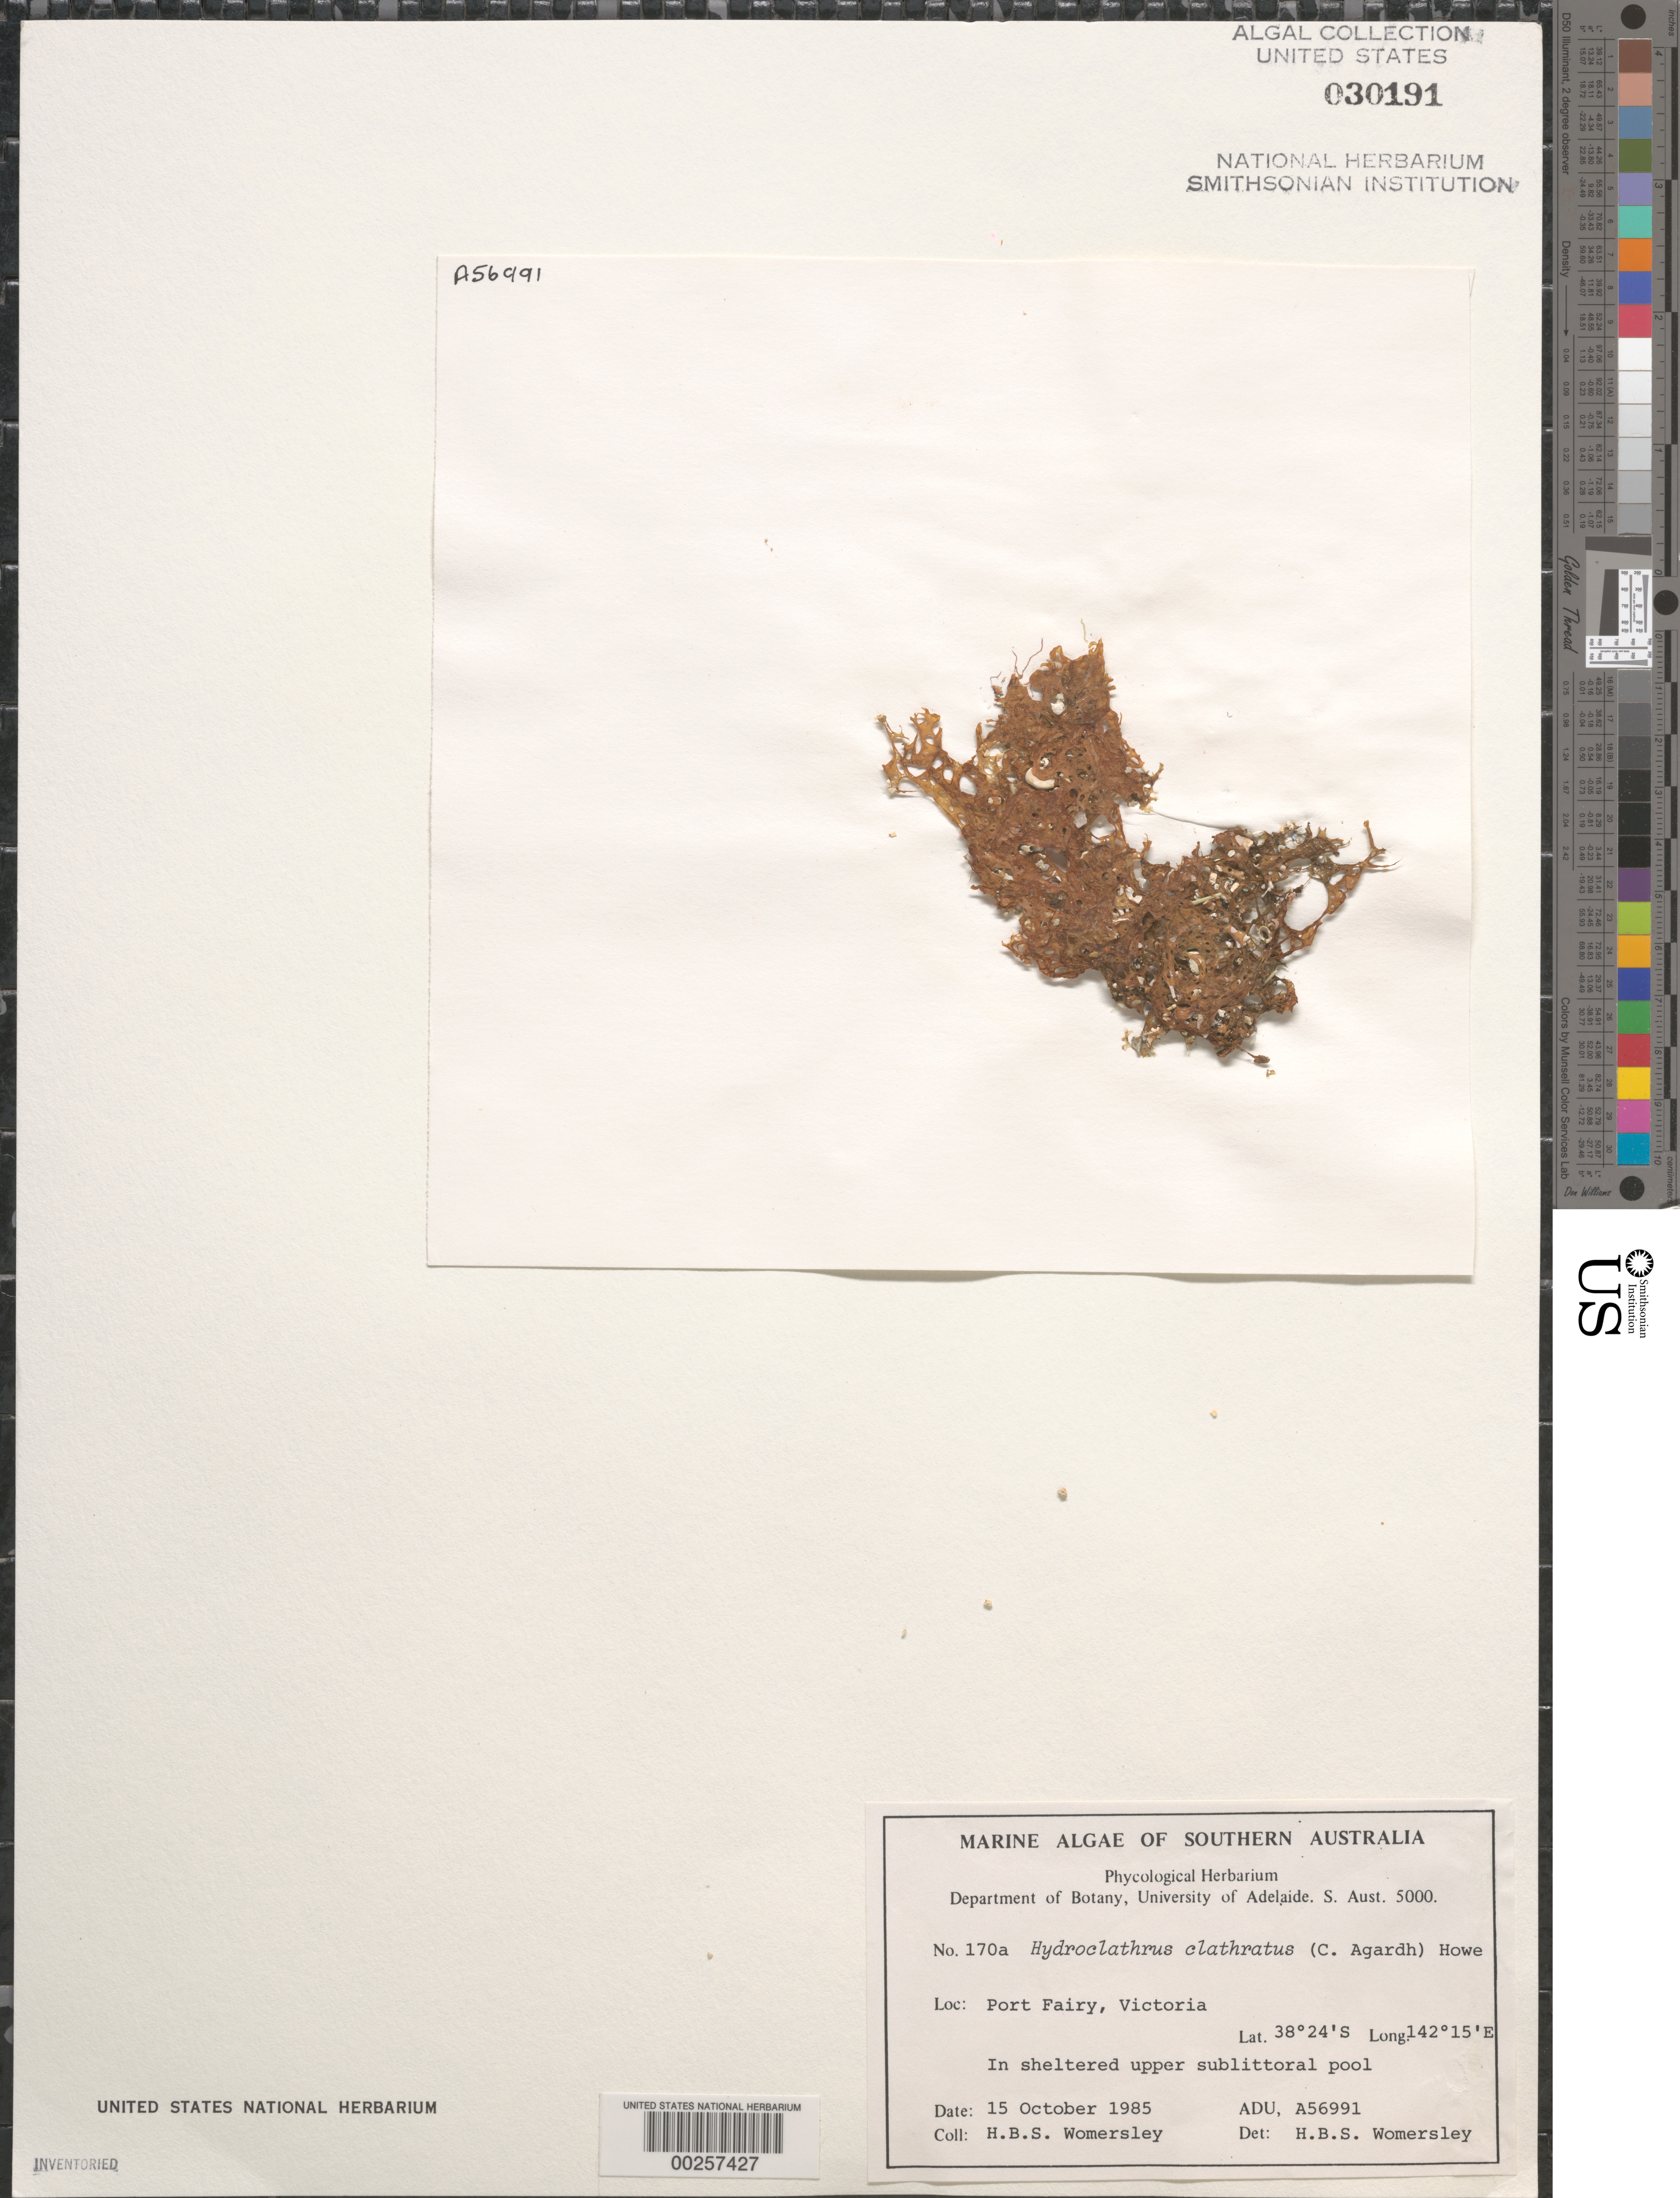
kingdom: Chromista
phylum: Ochrophyta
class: Phaeophyceae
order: Scytosiphonales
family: Scytosiphonaceae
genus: Hydroclathrus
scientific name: Hydroclathrus clathratus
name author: (C. Agardh) M. Howe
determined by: Womersley, H. B. S.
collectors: H. B. S. Womersley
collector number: ADU A56991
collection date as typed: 15 Oct 1985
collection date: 1985-10-15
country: Australia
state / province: Victoria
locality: Port fairy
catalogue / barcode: US 30191